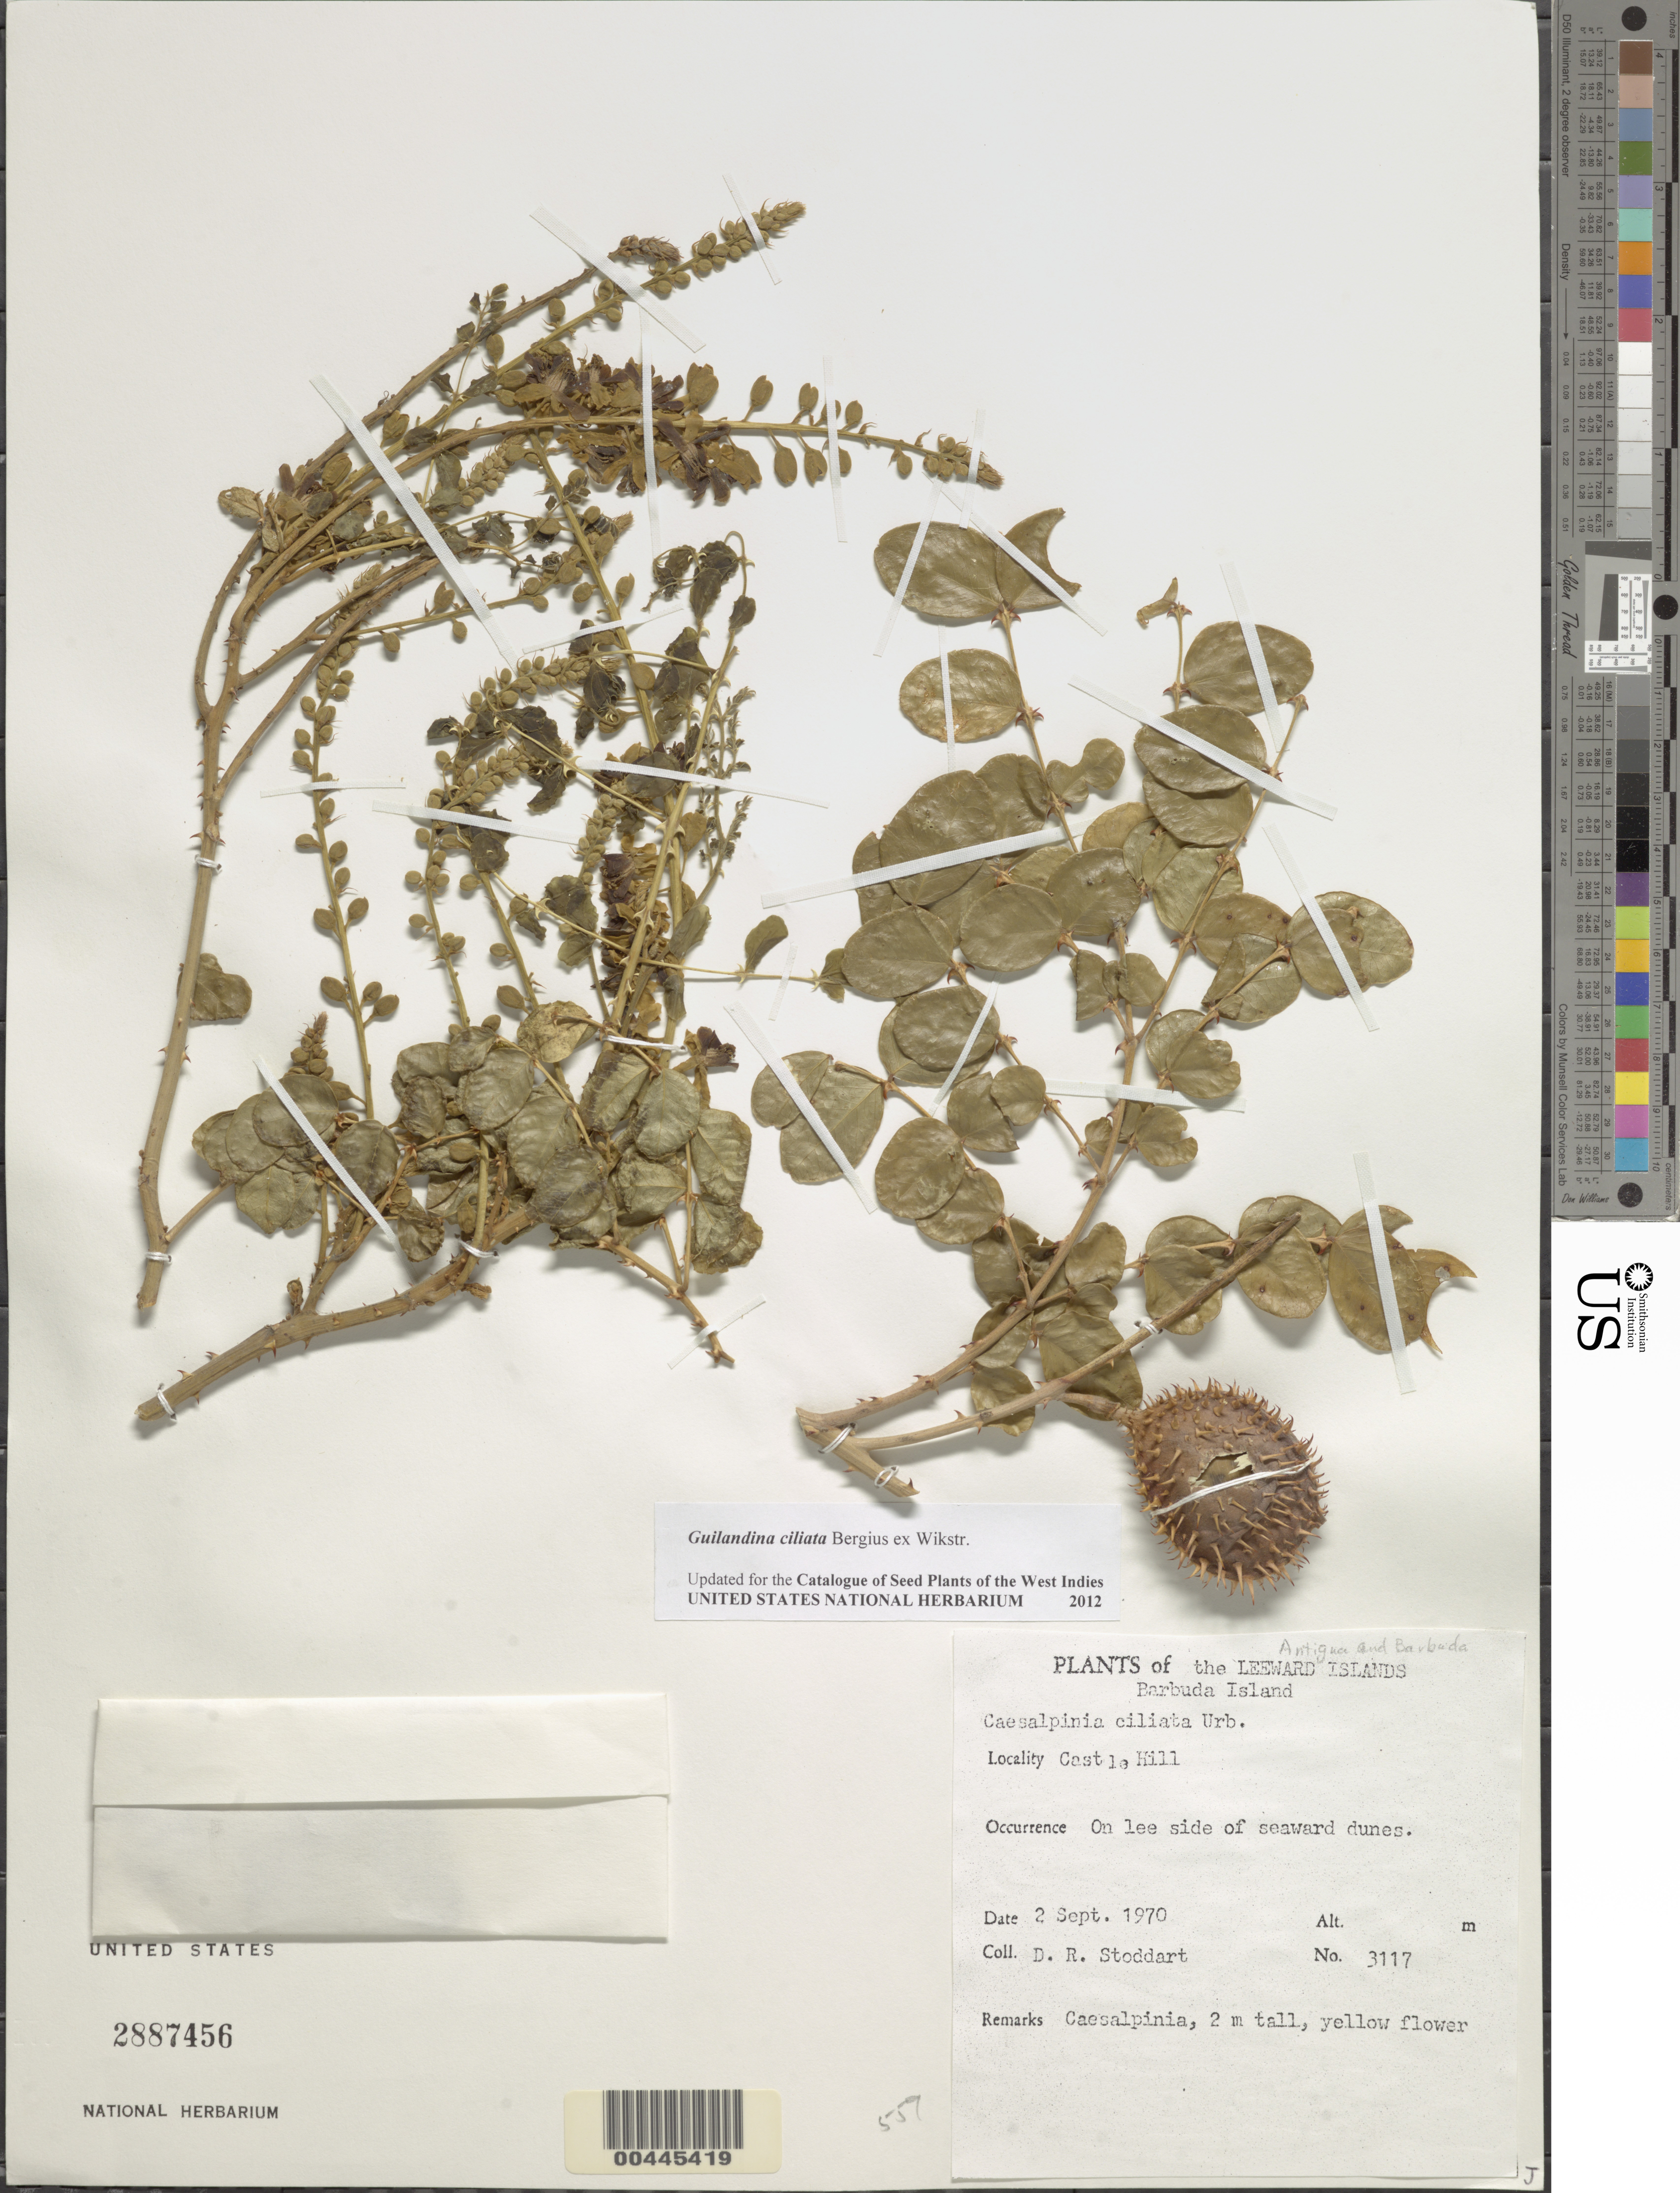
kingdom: Plantae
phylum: Tracheophyta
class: Magnoliopsida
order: Fabales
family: Fabaceae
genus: Guilandina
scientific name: Guilandina ciliata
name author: Bergius ex Wikstr.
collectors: D. R. Stoddart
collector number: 3117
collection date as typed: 02 Sep 1970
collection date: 1970-09-02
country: Antigua and Barbuda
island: Barbuda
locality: Castel Hill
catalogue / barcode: US 2887456